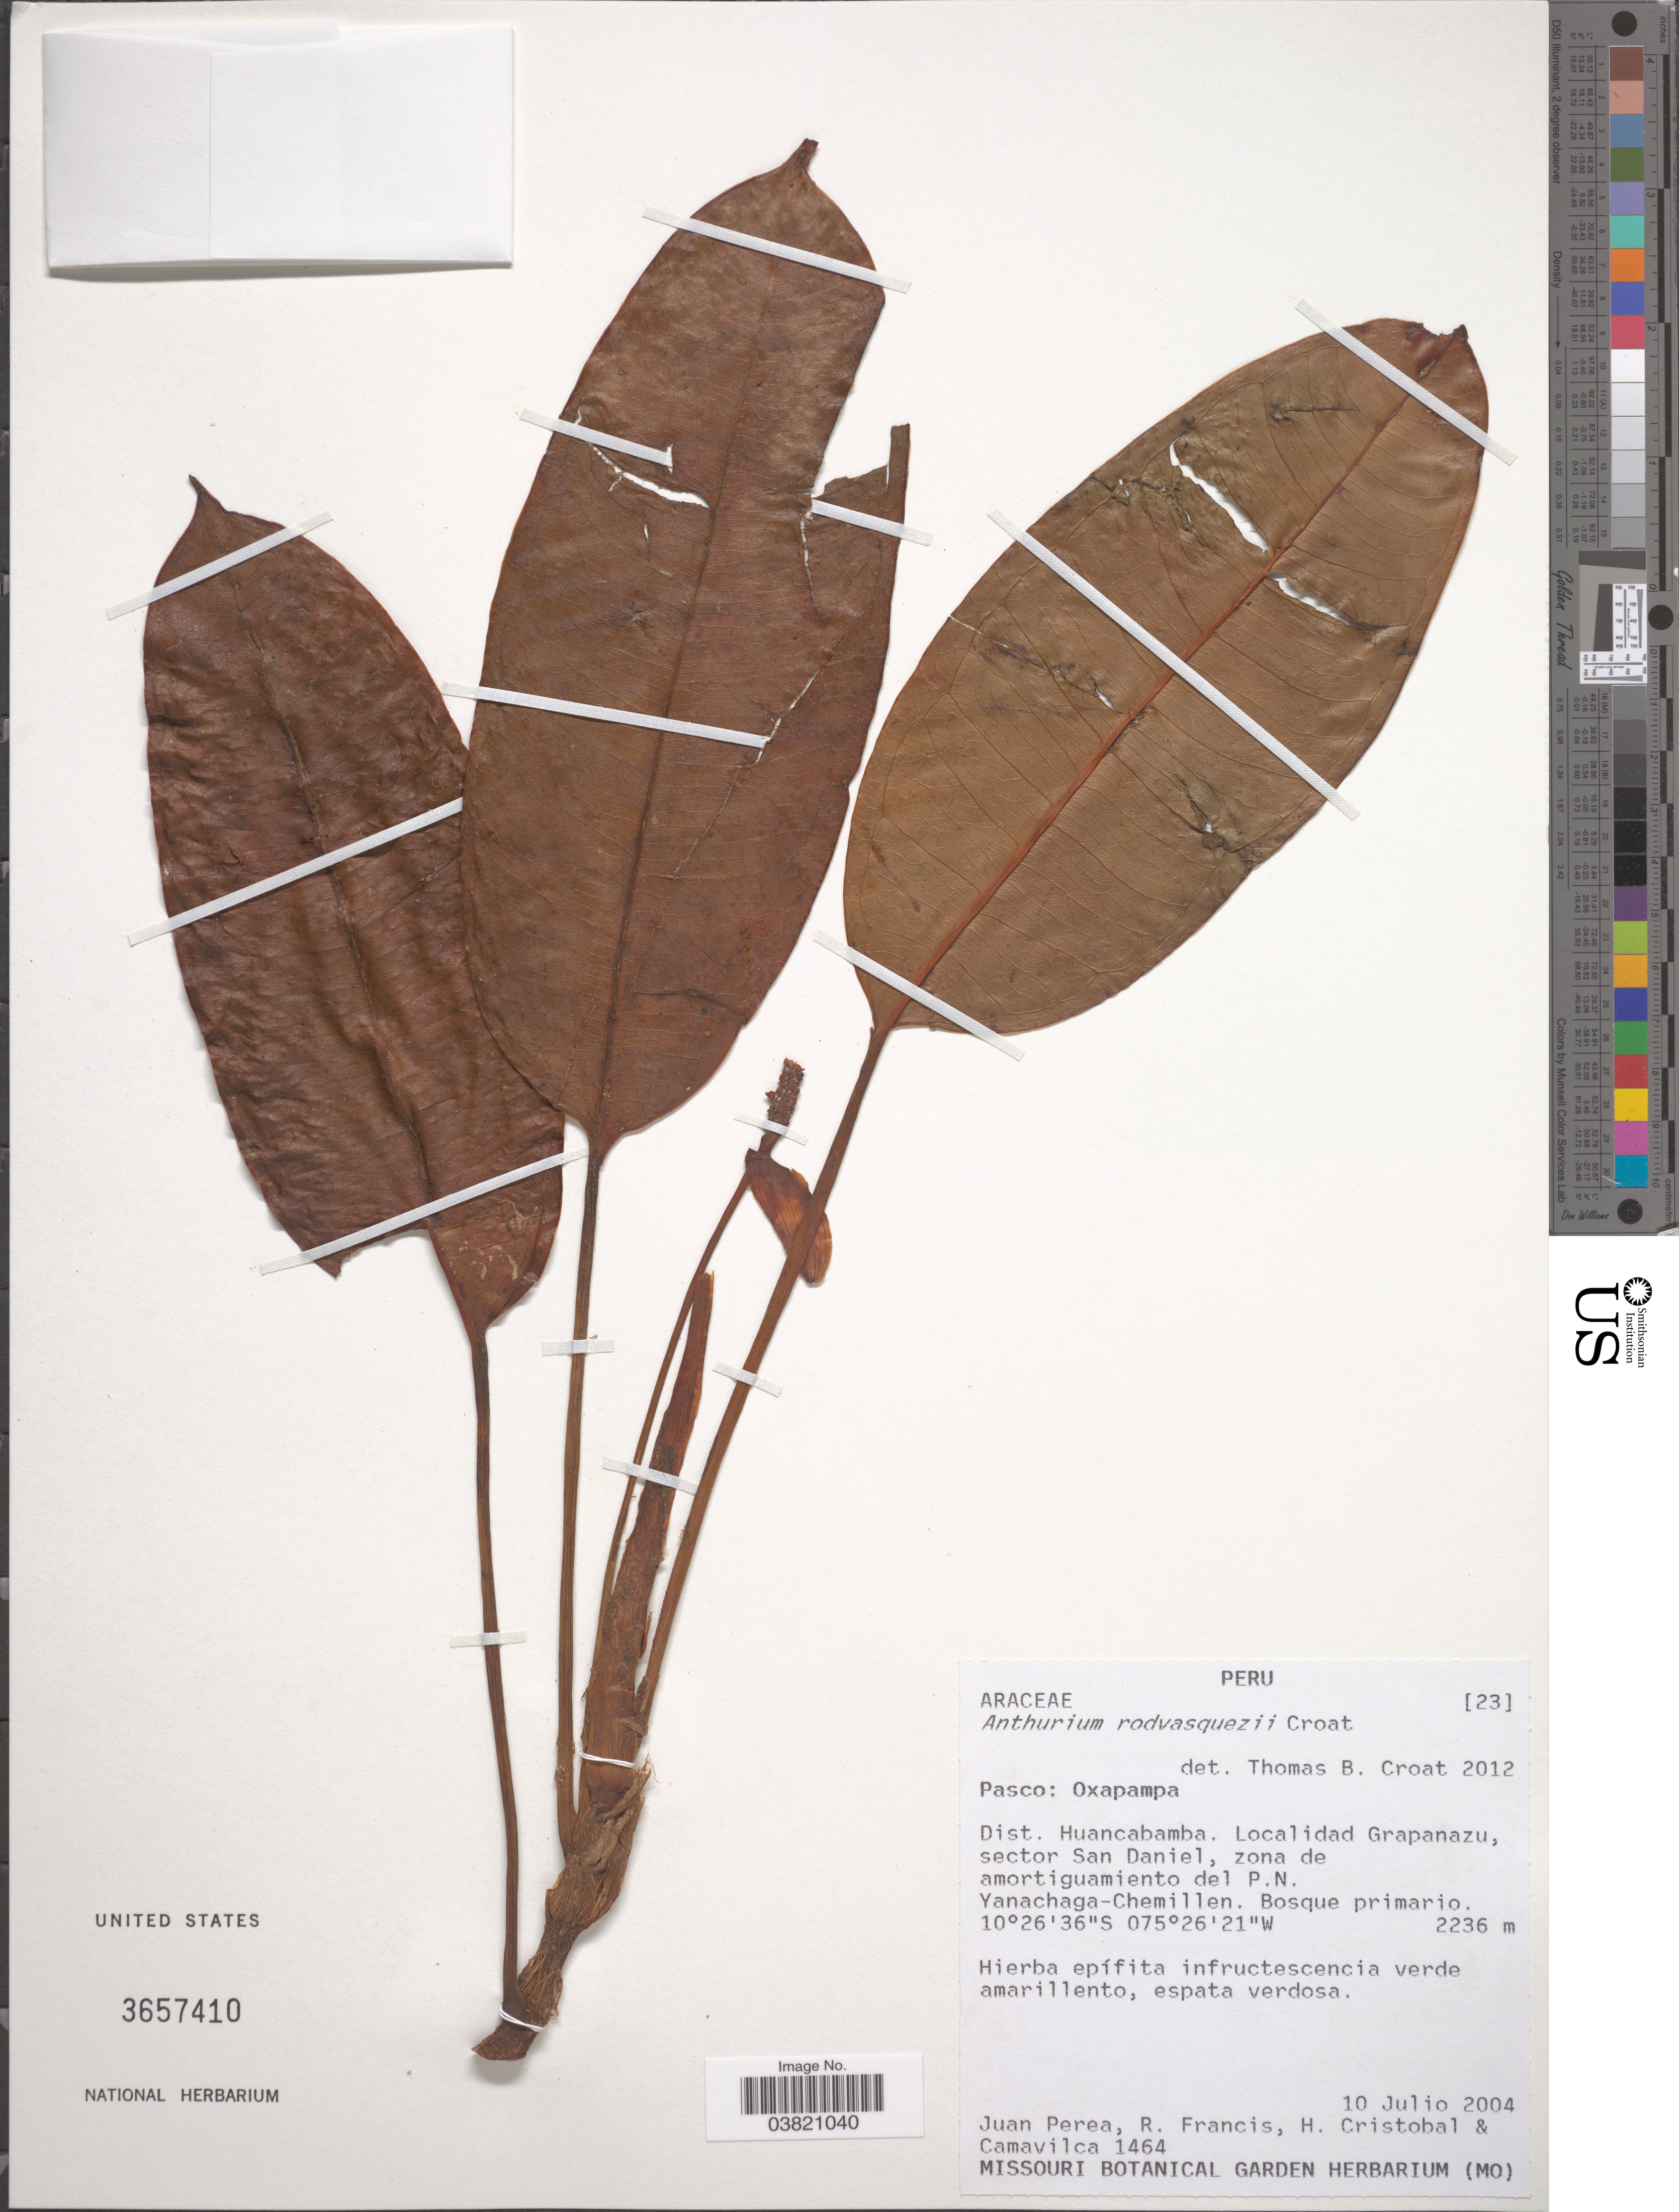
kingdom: Plantae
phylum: Tracheophyta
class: Liliopsida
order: Alismatales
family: Araceae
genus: Anthurium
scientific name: Anthurium rodvasquezii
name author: Croat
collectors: J. Perea, R. Francis, H. Cristobal & Camavilca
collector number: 1464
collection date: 2004-07-10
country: Peru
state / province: Pasco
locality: Oxapampa. Dist. Huancabamba. Grapanazu, sector San Daniel, zona de amortiguamiento del P.N. Yanachaga-Chemillen.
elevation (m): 2236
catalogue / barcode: US 3657410